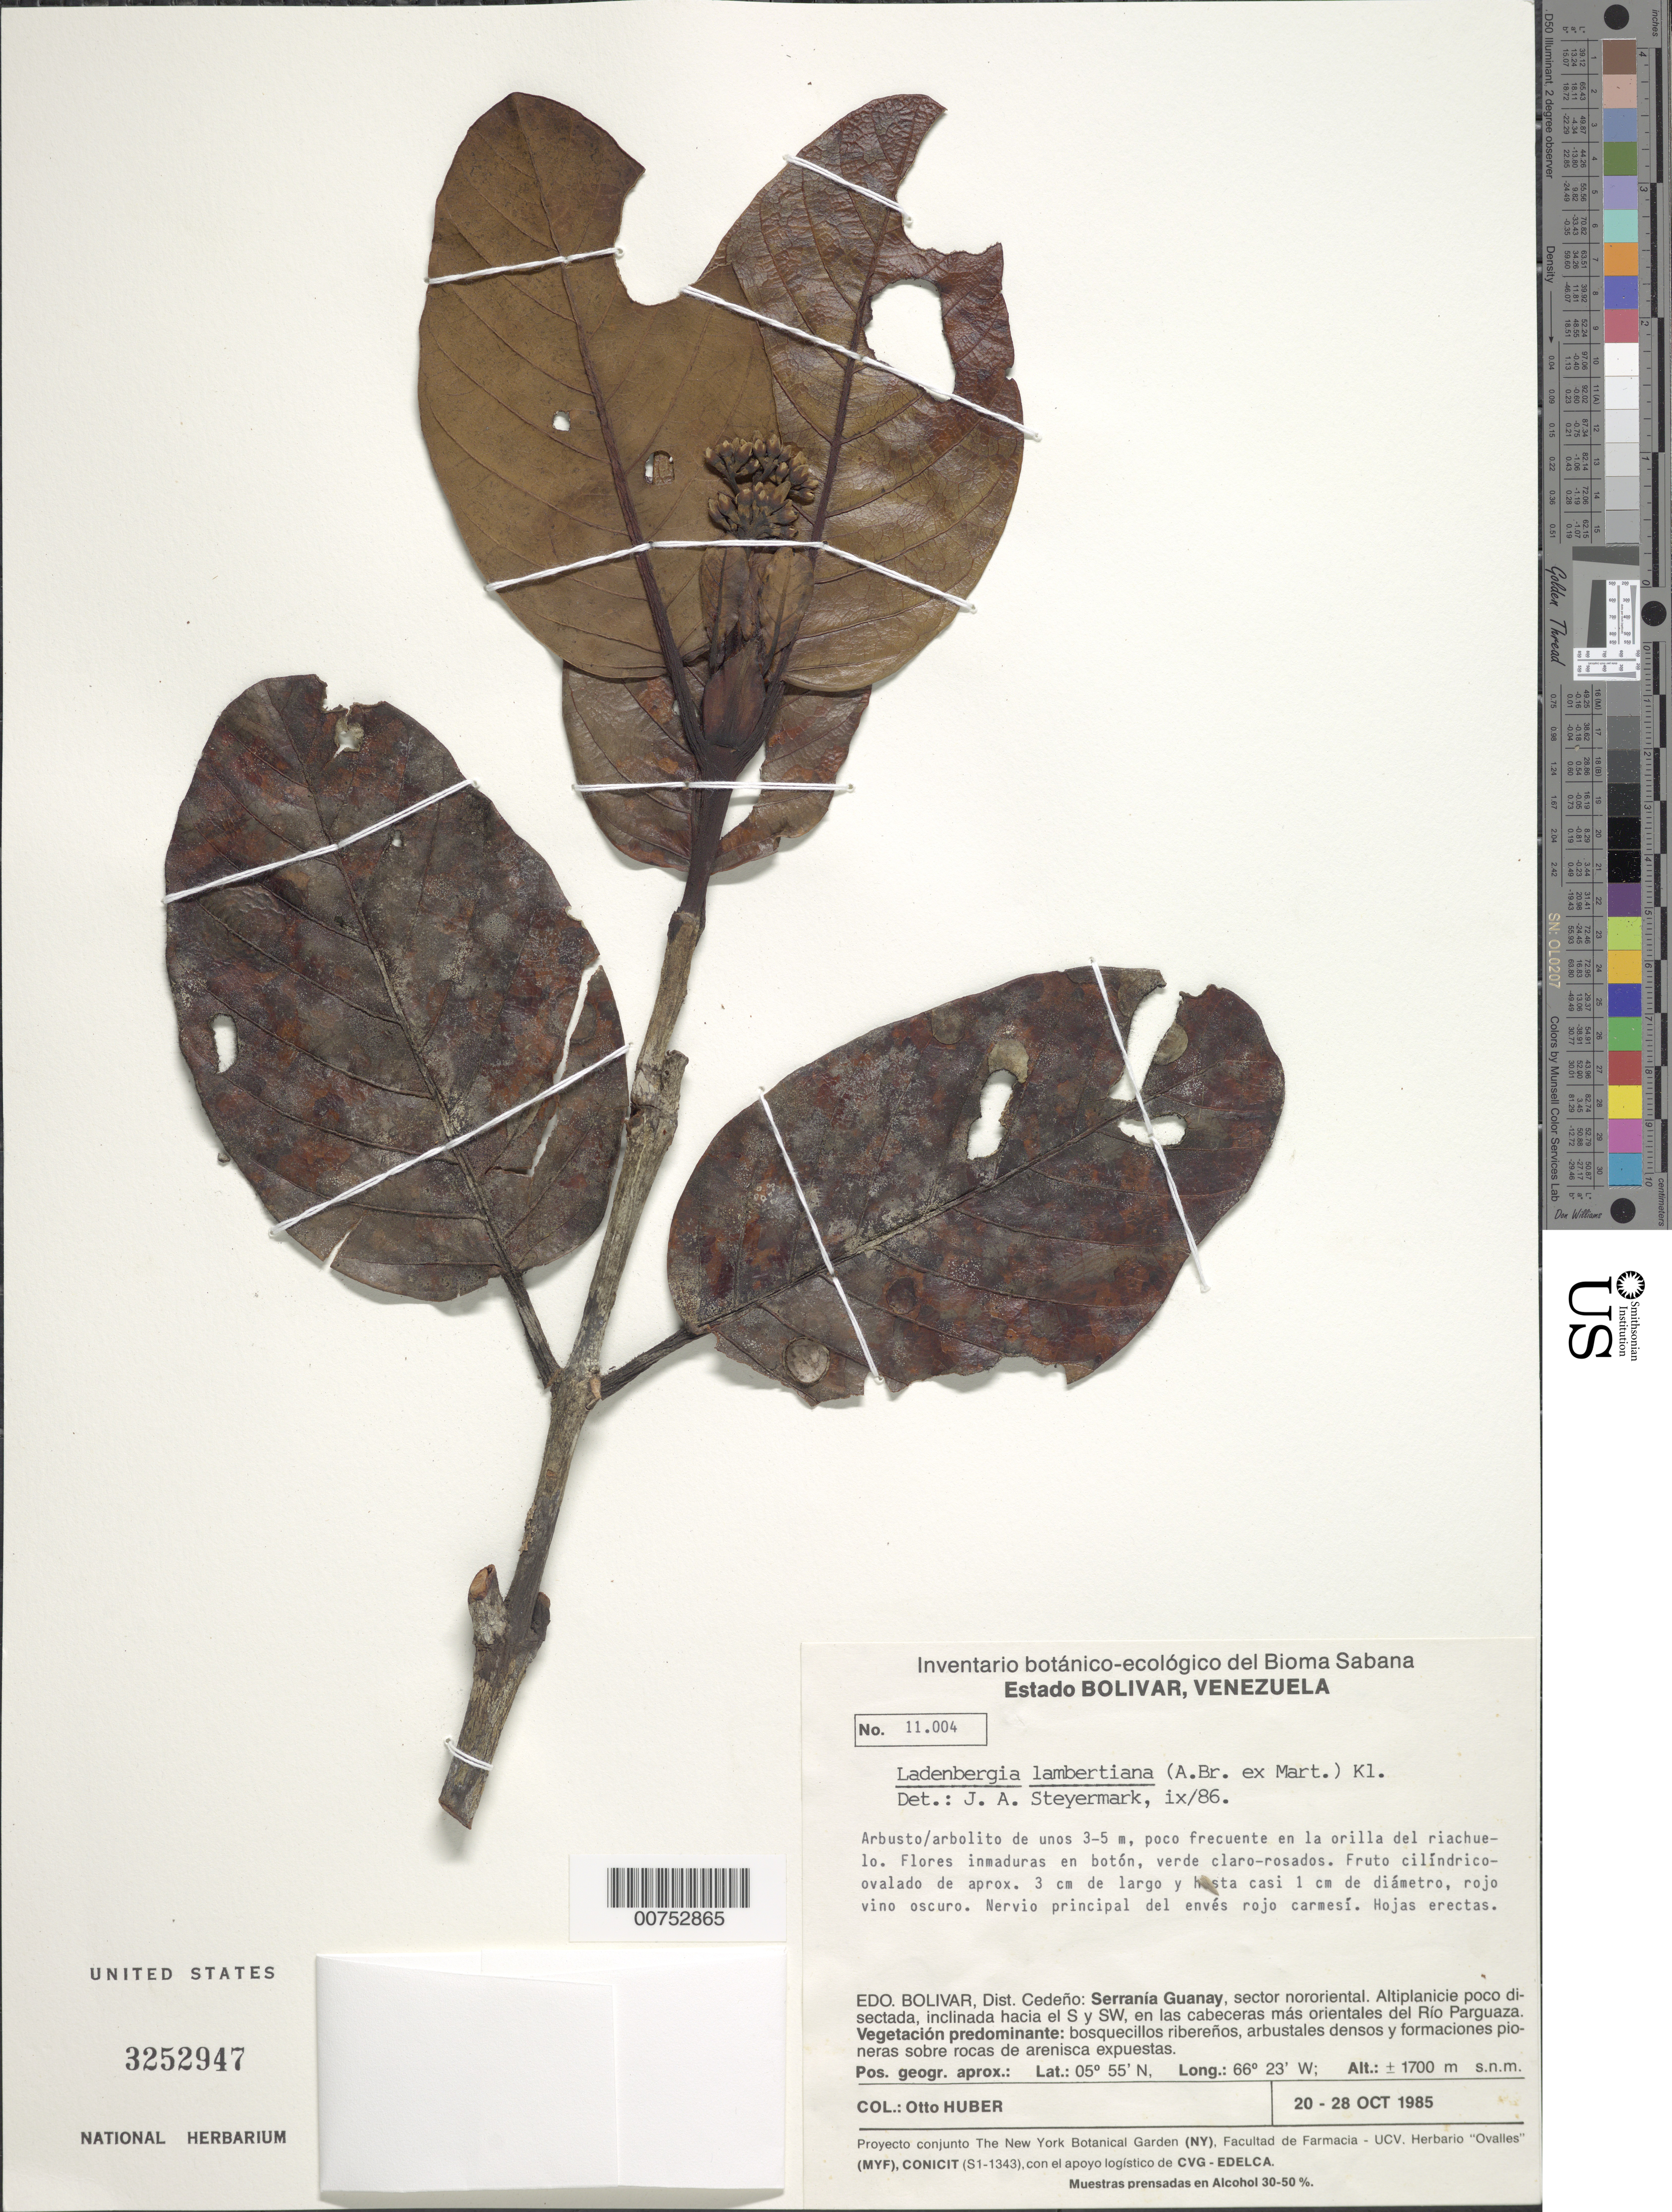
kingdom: Plantae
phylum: Tracheophyta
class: Magnoliopsida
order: Gentianales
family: Rubiaceae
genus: Ladenbergia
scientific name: Ladenbergia lambertiana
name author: (A. Braun ex Mart.) Klotzsch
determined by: Steyermark, Julian A., (VEN)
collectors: O. Huber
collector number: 11004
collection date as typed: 20-Oct-85 to 28-Oct-85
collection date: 1985-10-20/1985-10-28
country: Venezuela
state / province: Bolívar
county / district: Cedeño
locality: Serrania Guanay, sector nororiental; orientales del Río Parguaza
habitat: Bosquecillos riberenos, arbustales densos y formaciones pioneras; en la orilla del cano; en la orilla del riachuelo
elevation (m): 1700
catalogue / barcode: US 3252947